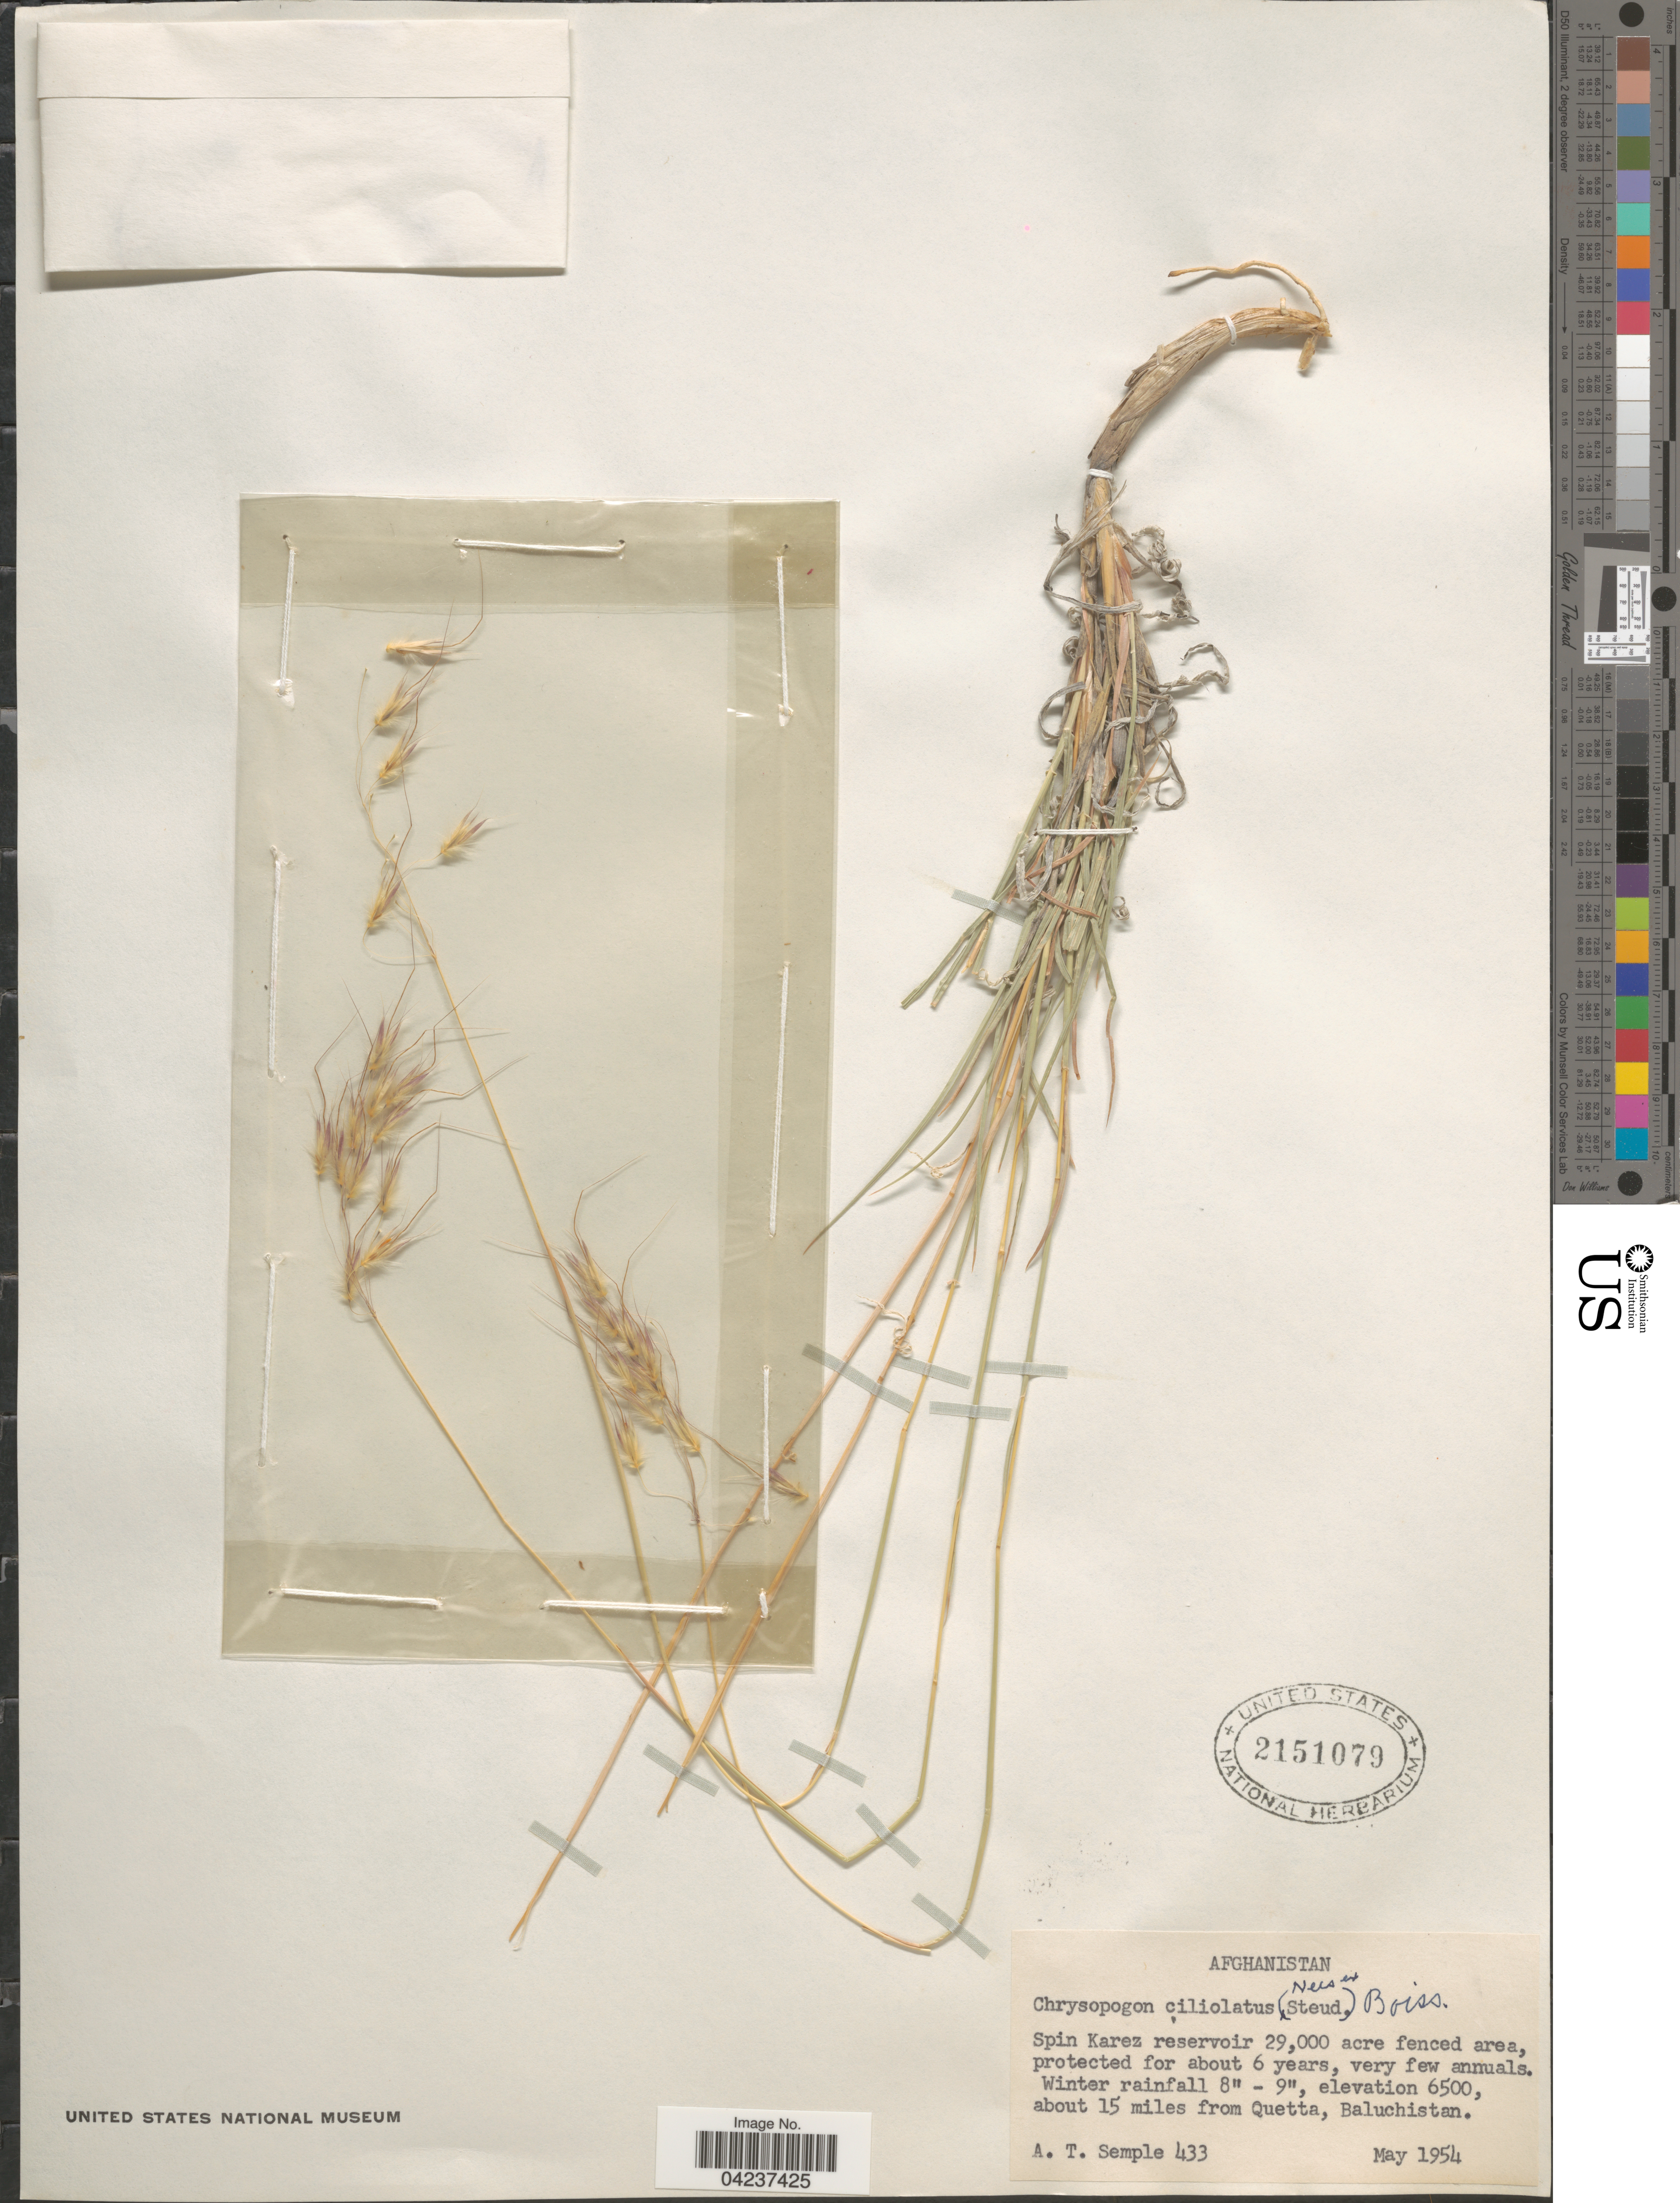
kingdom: Plantae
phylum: Tracheophyta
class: Liliopsida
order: Poales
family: Poaceae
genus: Chrysopogon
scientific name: Chrysopogon serrulatus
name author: Trin.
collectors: A. Semple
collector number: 433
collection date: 1954-05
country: Afghanistan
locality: About 15 miles from Quetta, Baluchistan.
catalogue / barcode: US 2151079